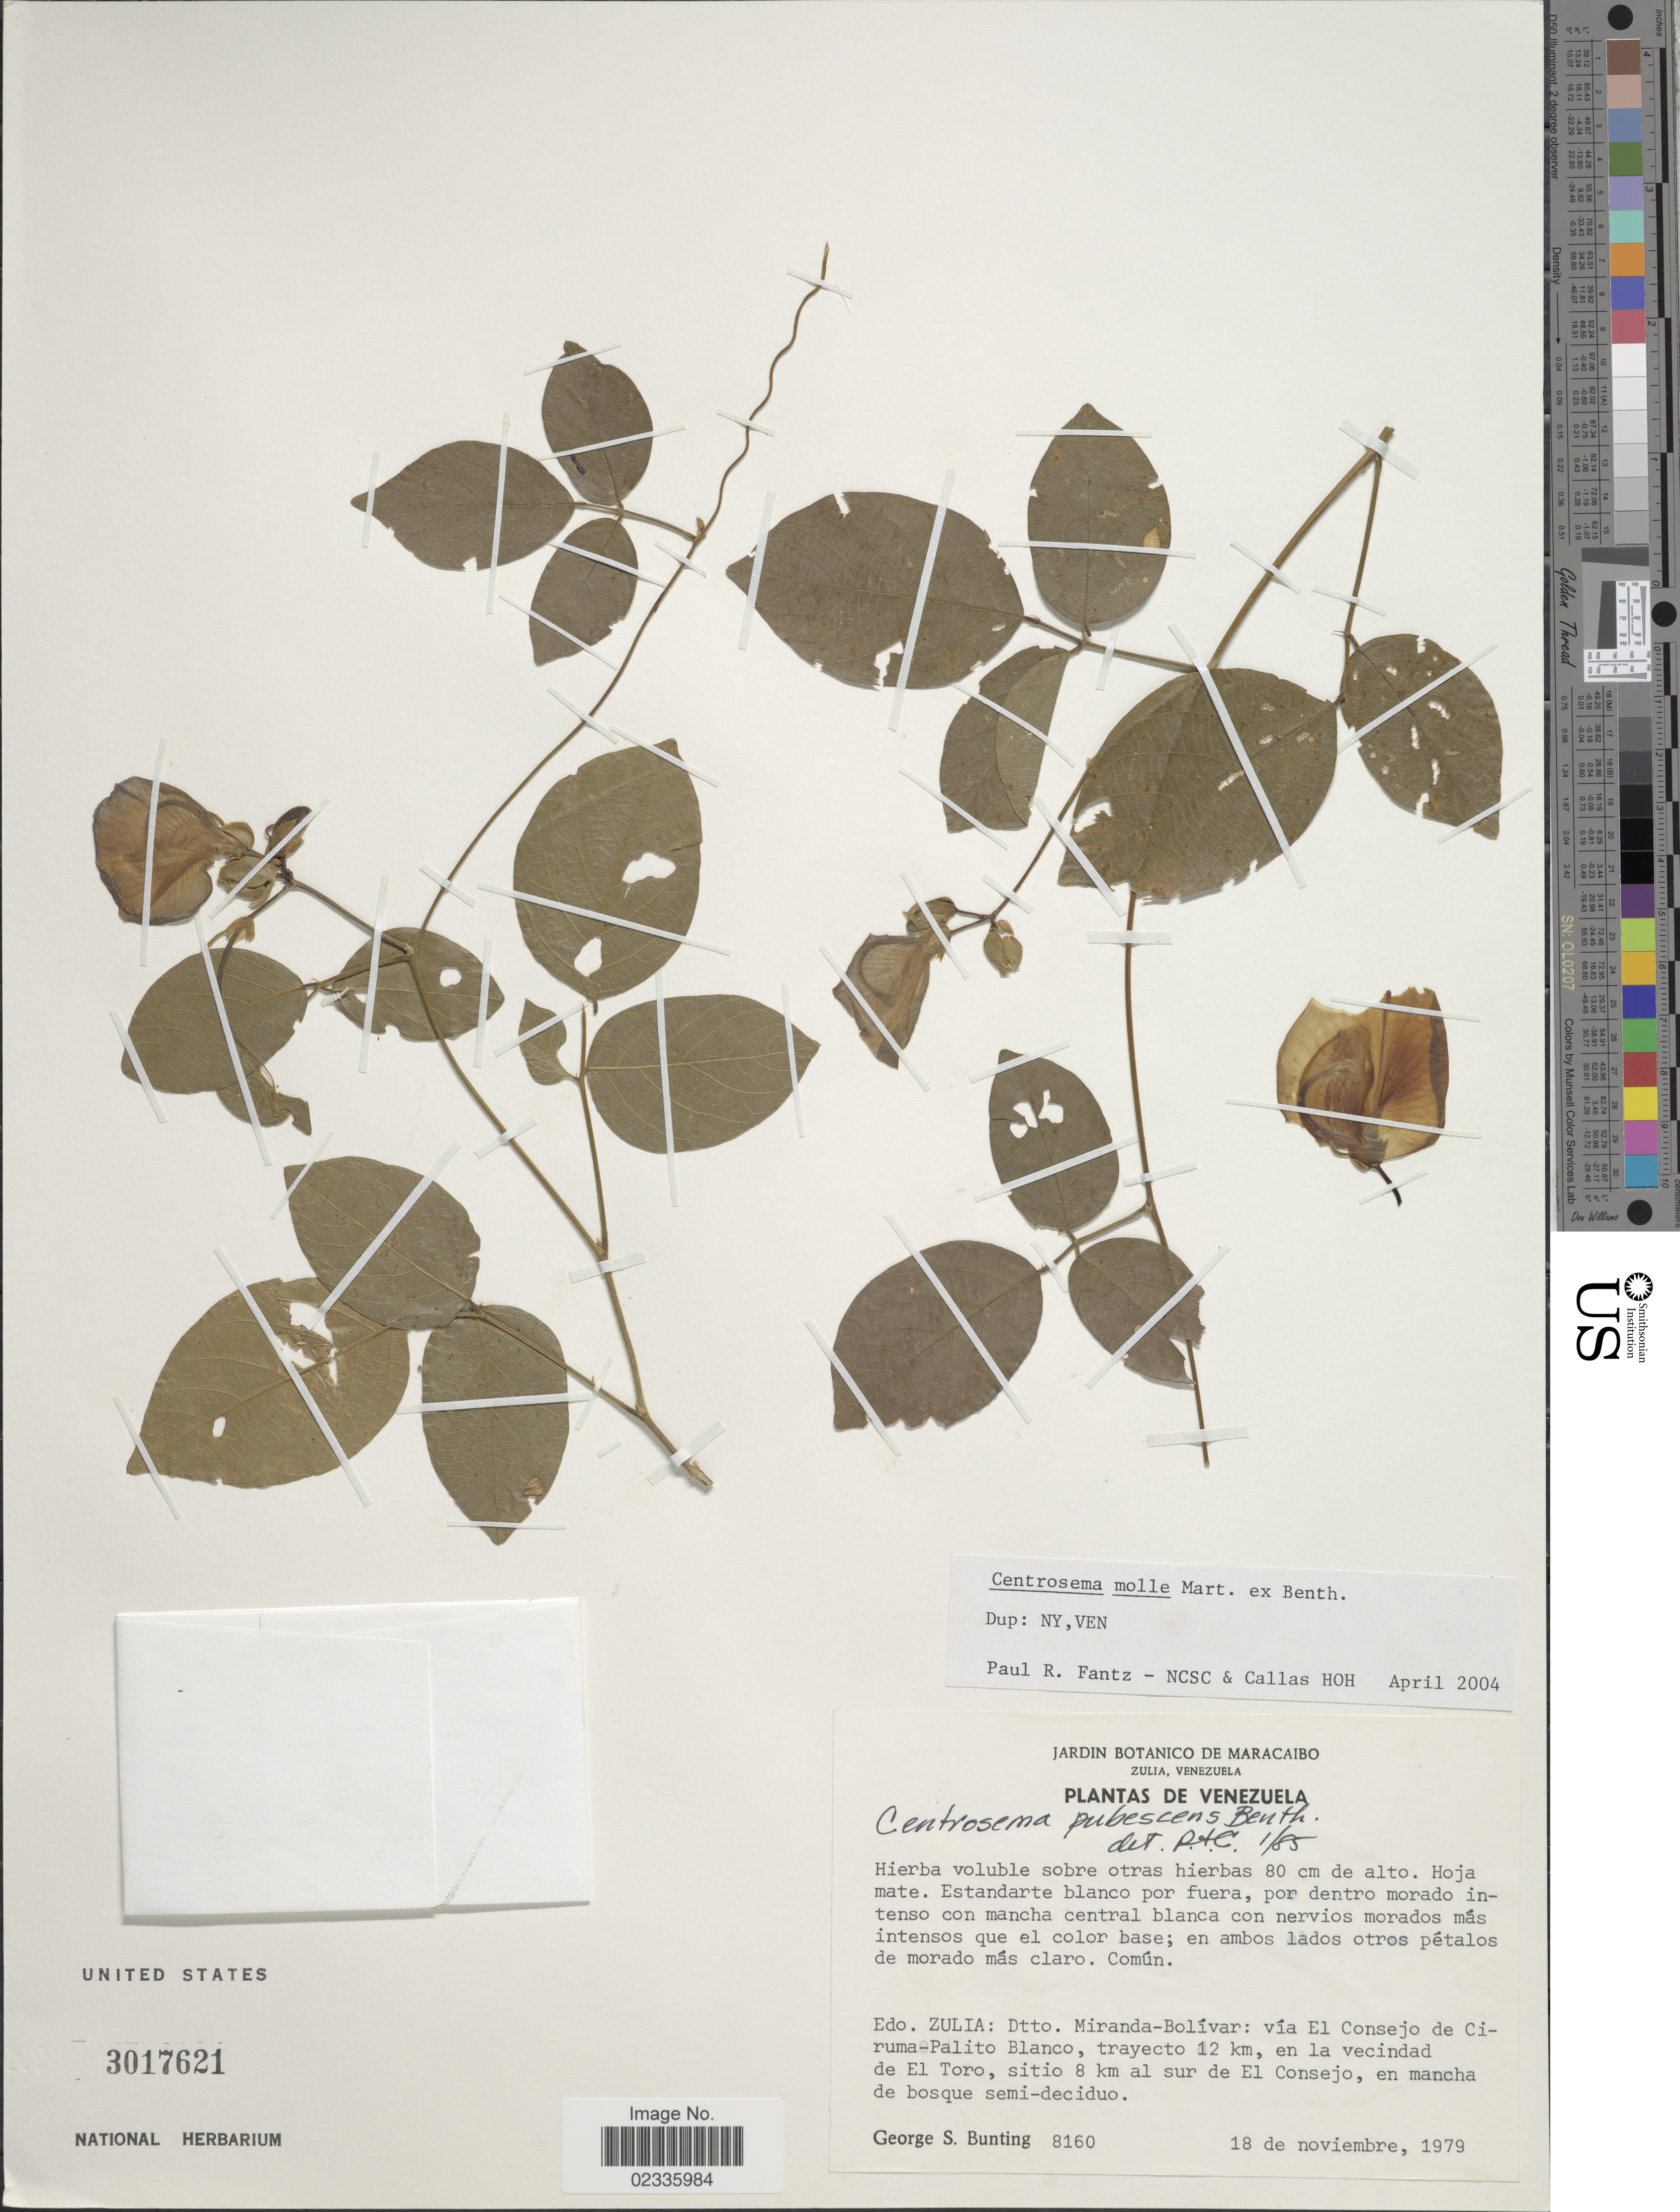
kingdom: Plantae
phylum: Tracheophyta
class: Magnoliopsida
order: Fabales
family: Fabaceae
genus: Centrosema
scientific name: Centrosema molle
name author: Mart. ex Benth.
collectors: G. S. Bunting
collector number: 8160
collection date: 1979-11-18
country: Venezuela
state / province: Zulia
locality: Dtto. Miranda-Bolívar: vía El Consejo de Ciruma-Palito Blanco, trayecto 12 km, en el vecinadad de El Toro, sitio 8 km al sur de El Consejo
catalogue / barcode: US 3017621